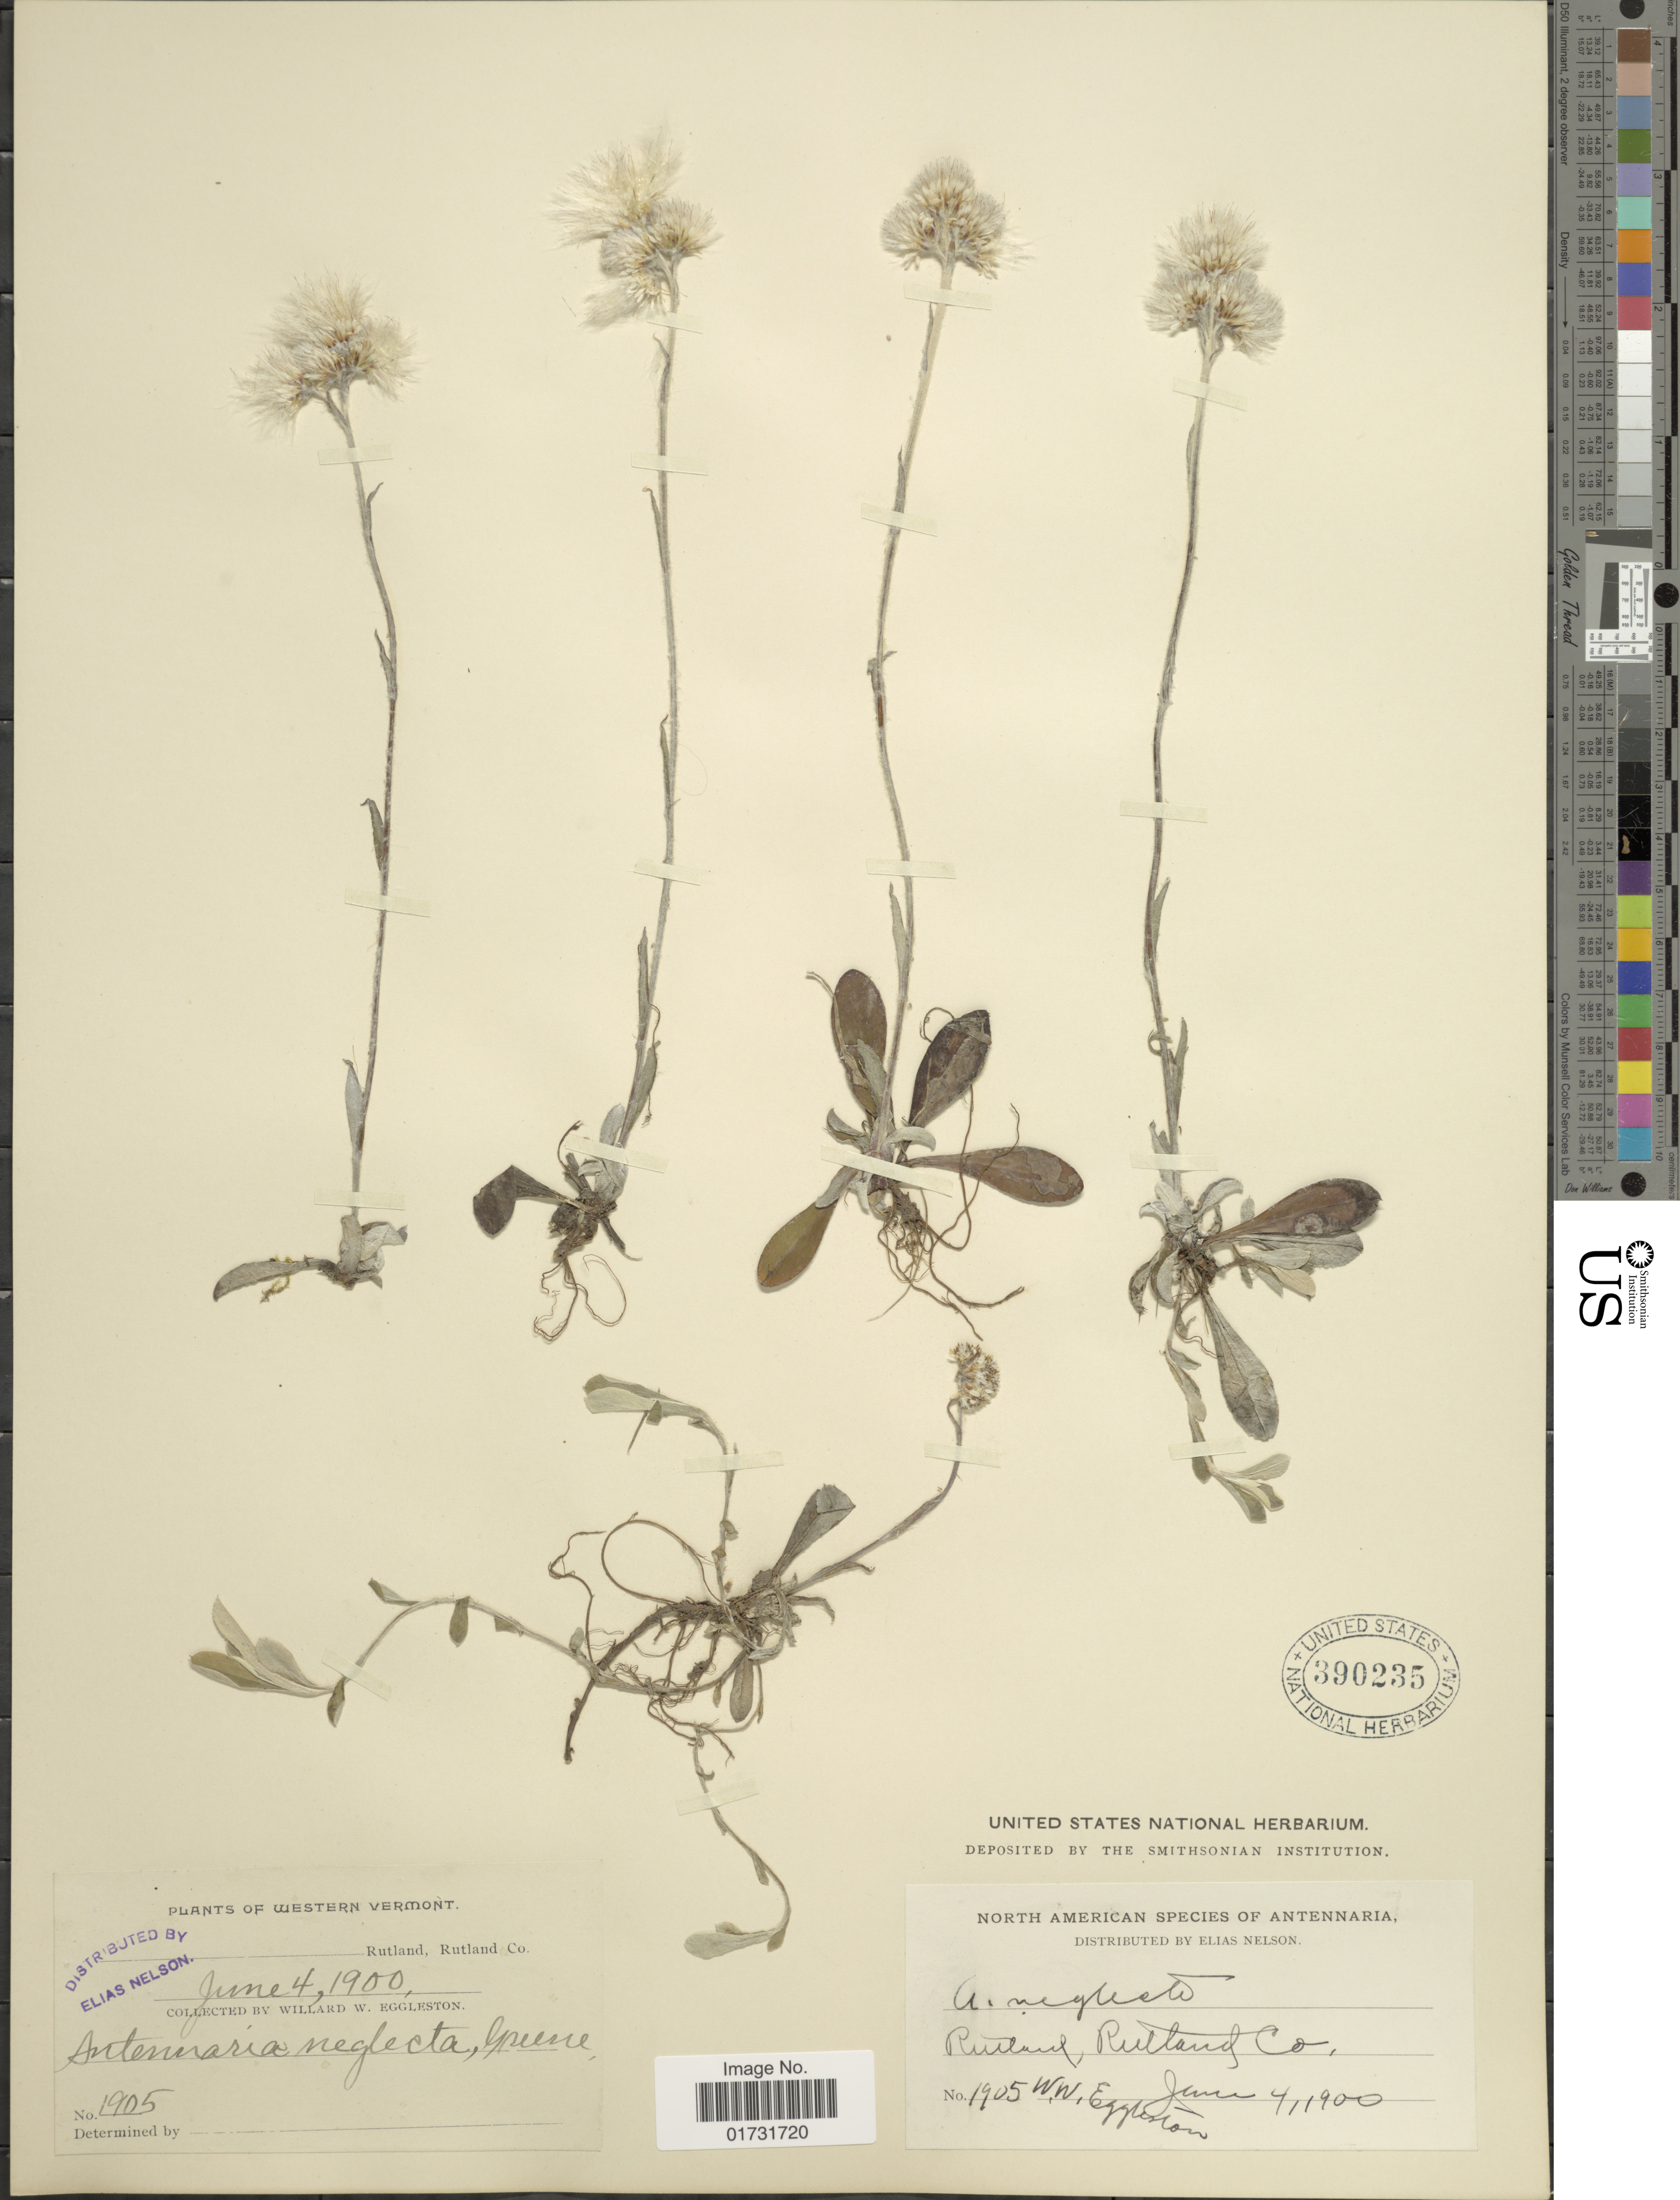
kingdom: Plantae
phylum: Tracheophyta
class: Magnoliopsida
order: Asterales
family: Asteraceae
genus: Antennaria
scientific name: Antennaria neglecta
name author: Greene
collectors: W. W. Eggleston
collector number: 1905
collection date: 1900-06-04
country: United States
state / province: Vermont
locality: Western Vermont. Rutland, Rutland Co.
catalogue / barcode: US 390235